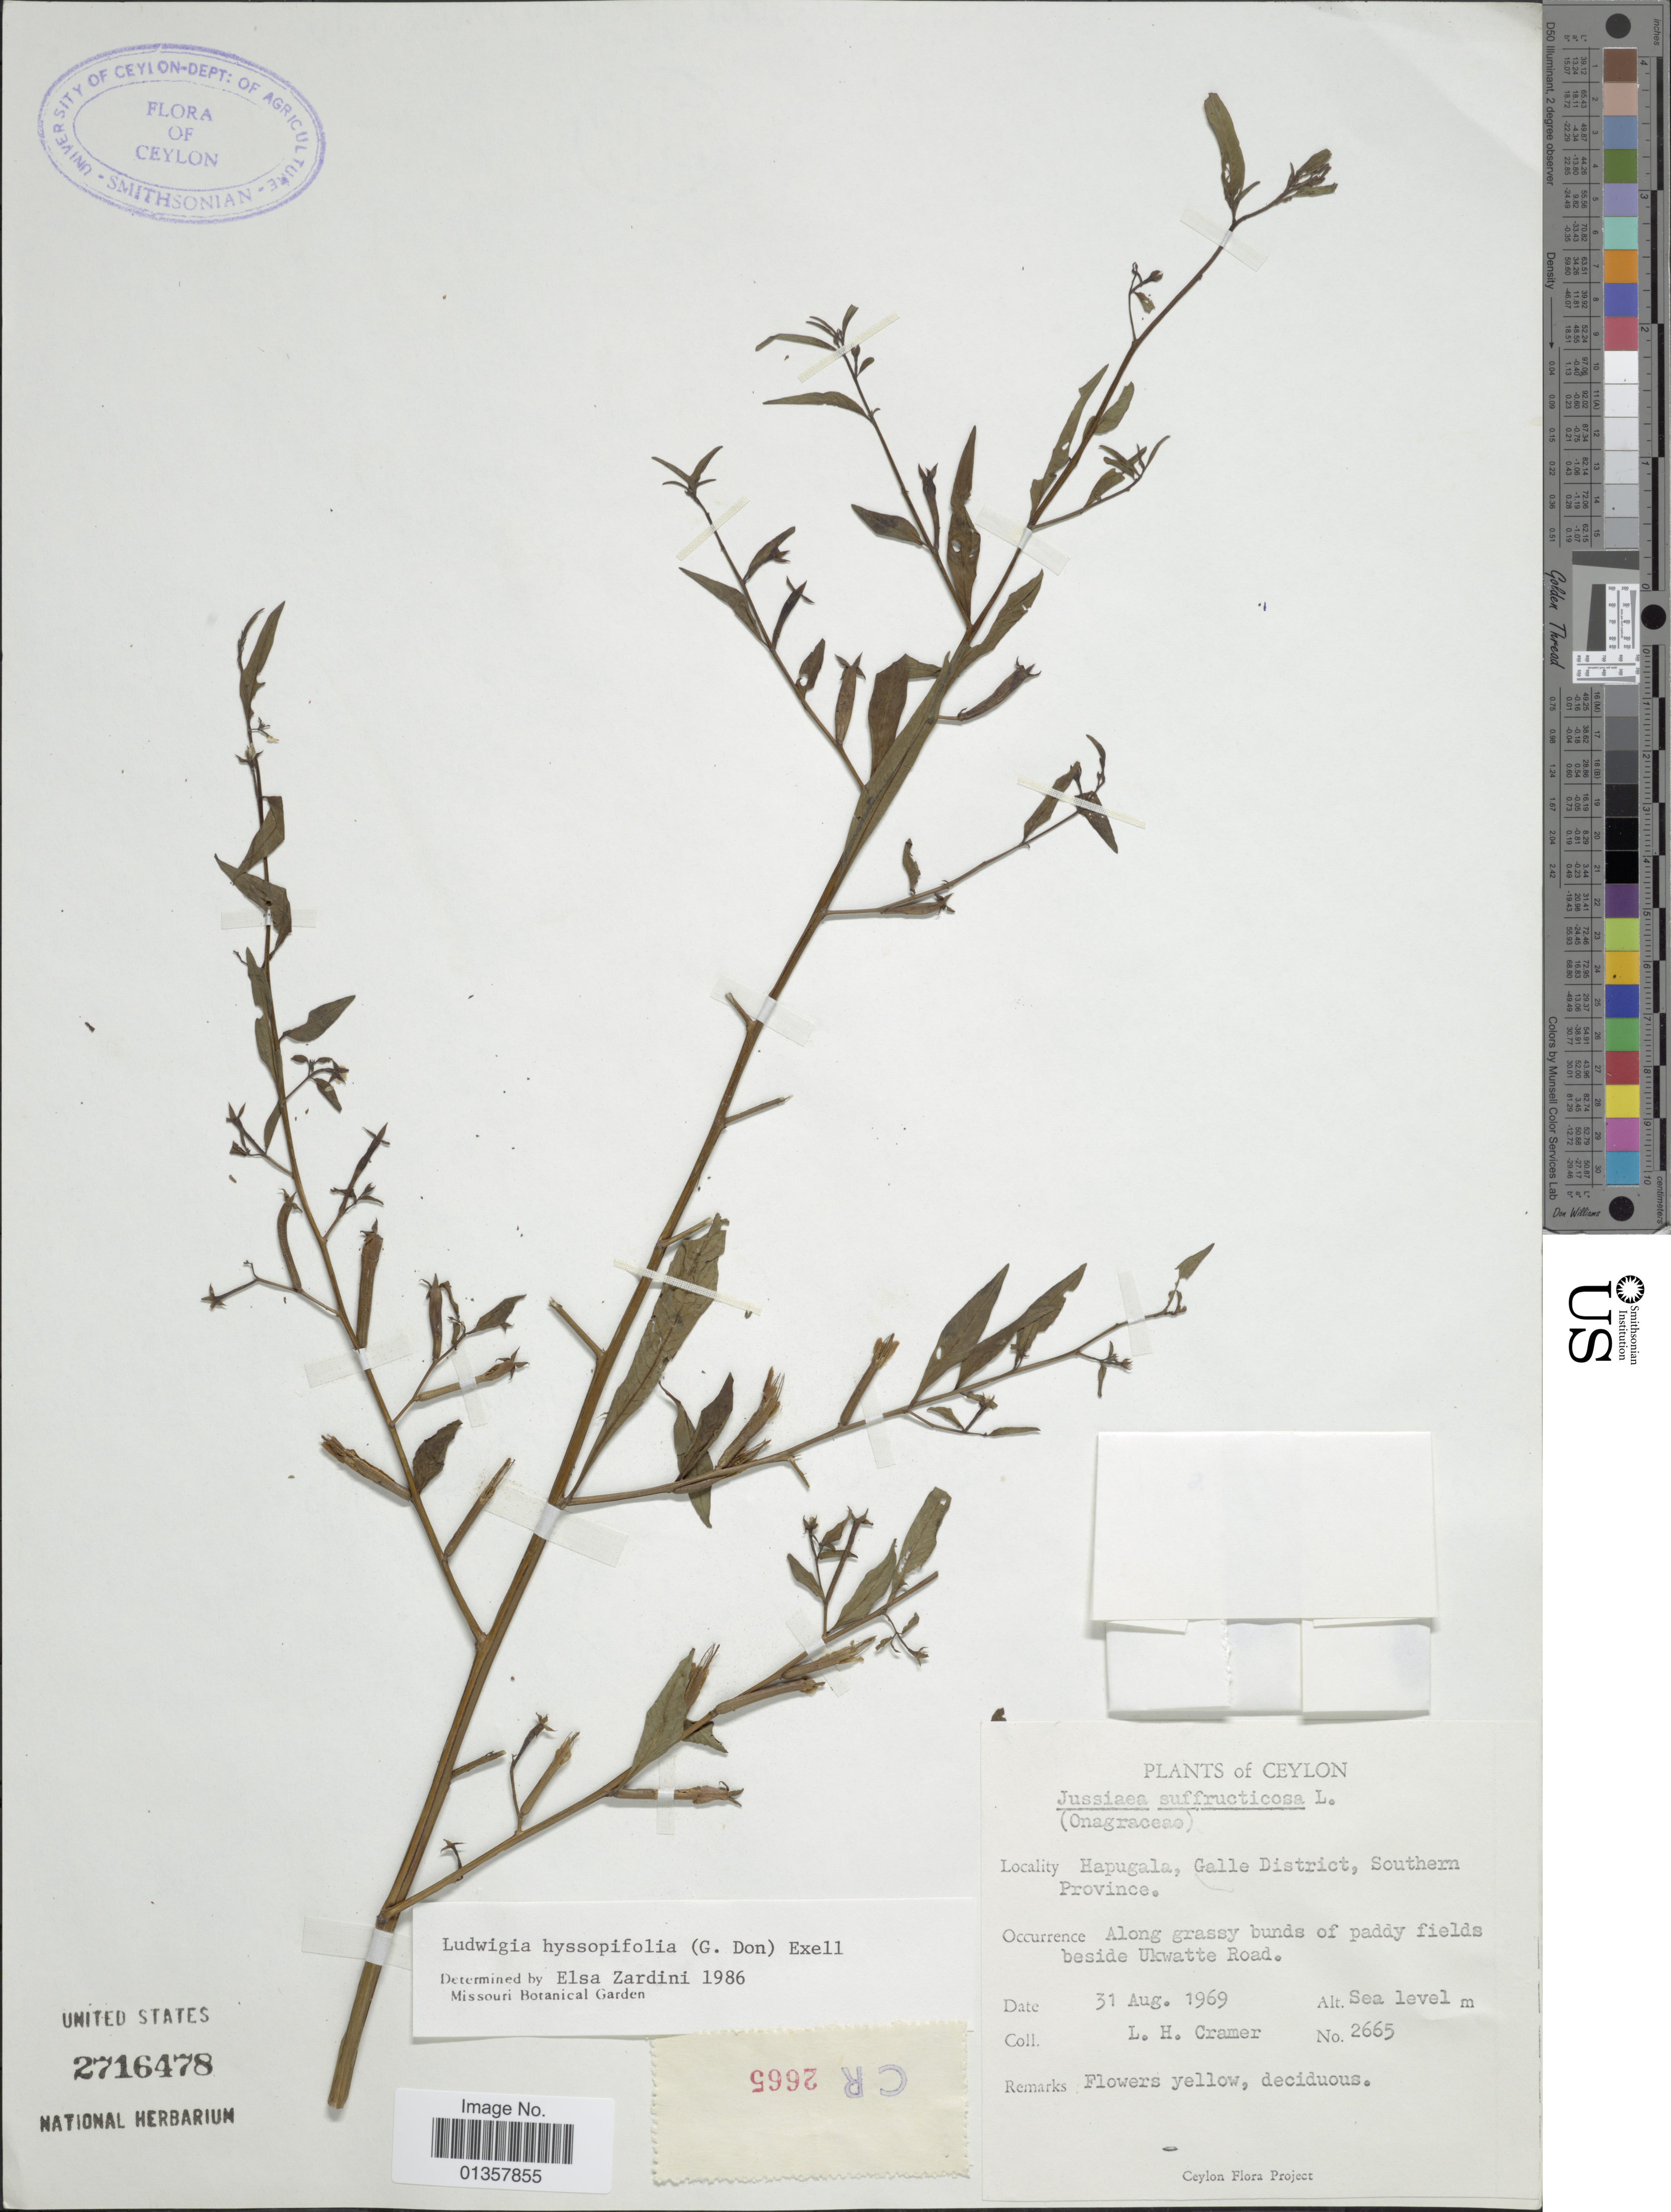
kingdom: Plantae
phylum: Tracheophyta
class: Magnoliopsida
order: Myrtales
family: Onagraceae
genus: Ludwigia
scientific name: Ludwigia hyssopifolia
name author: (G. Don) Exell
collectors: L. H. Cramer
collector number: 2665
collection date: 1969-08-31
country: Sri Lanka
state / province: Southern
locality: Ceylon, Hapugala, Galle District, Southern Province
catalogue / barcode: US 2716478